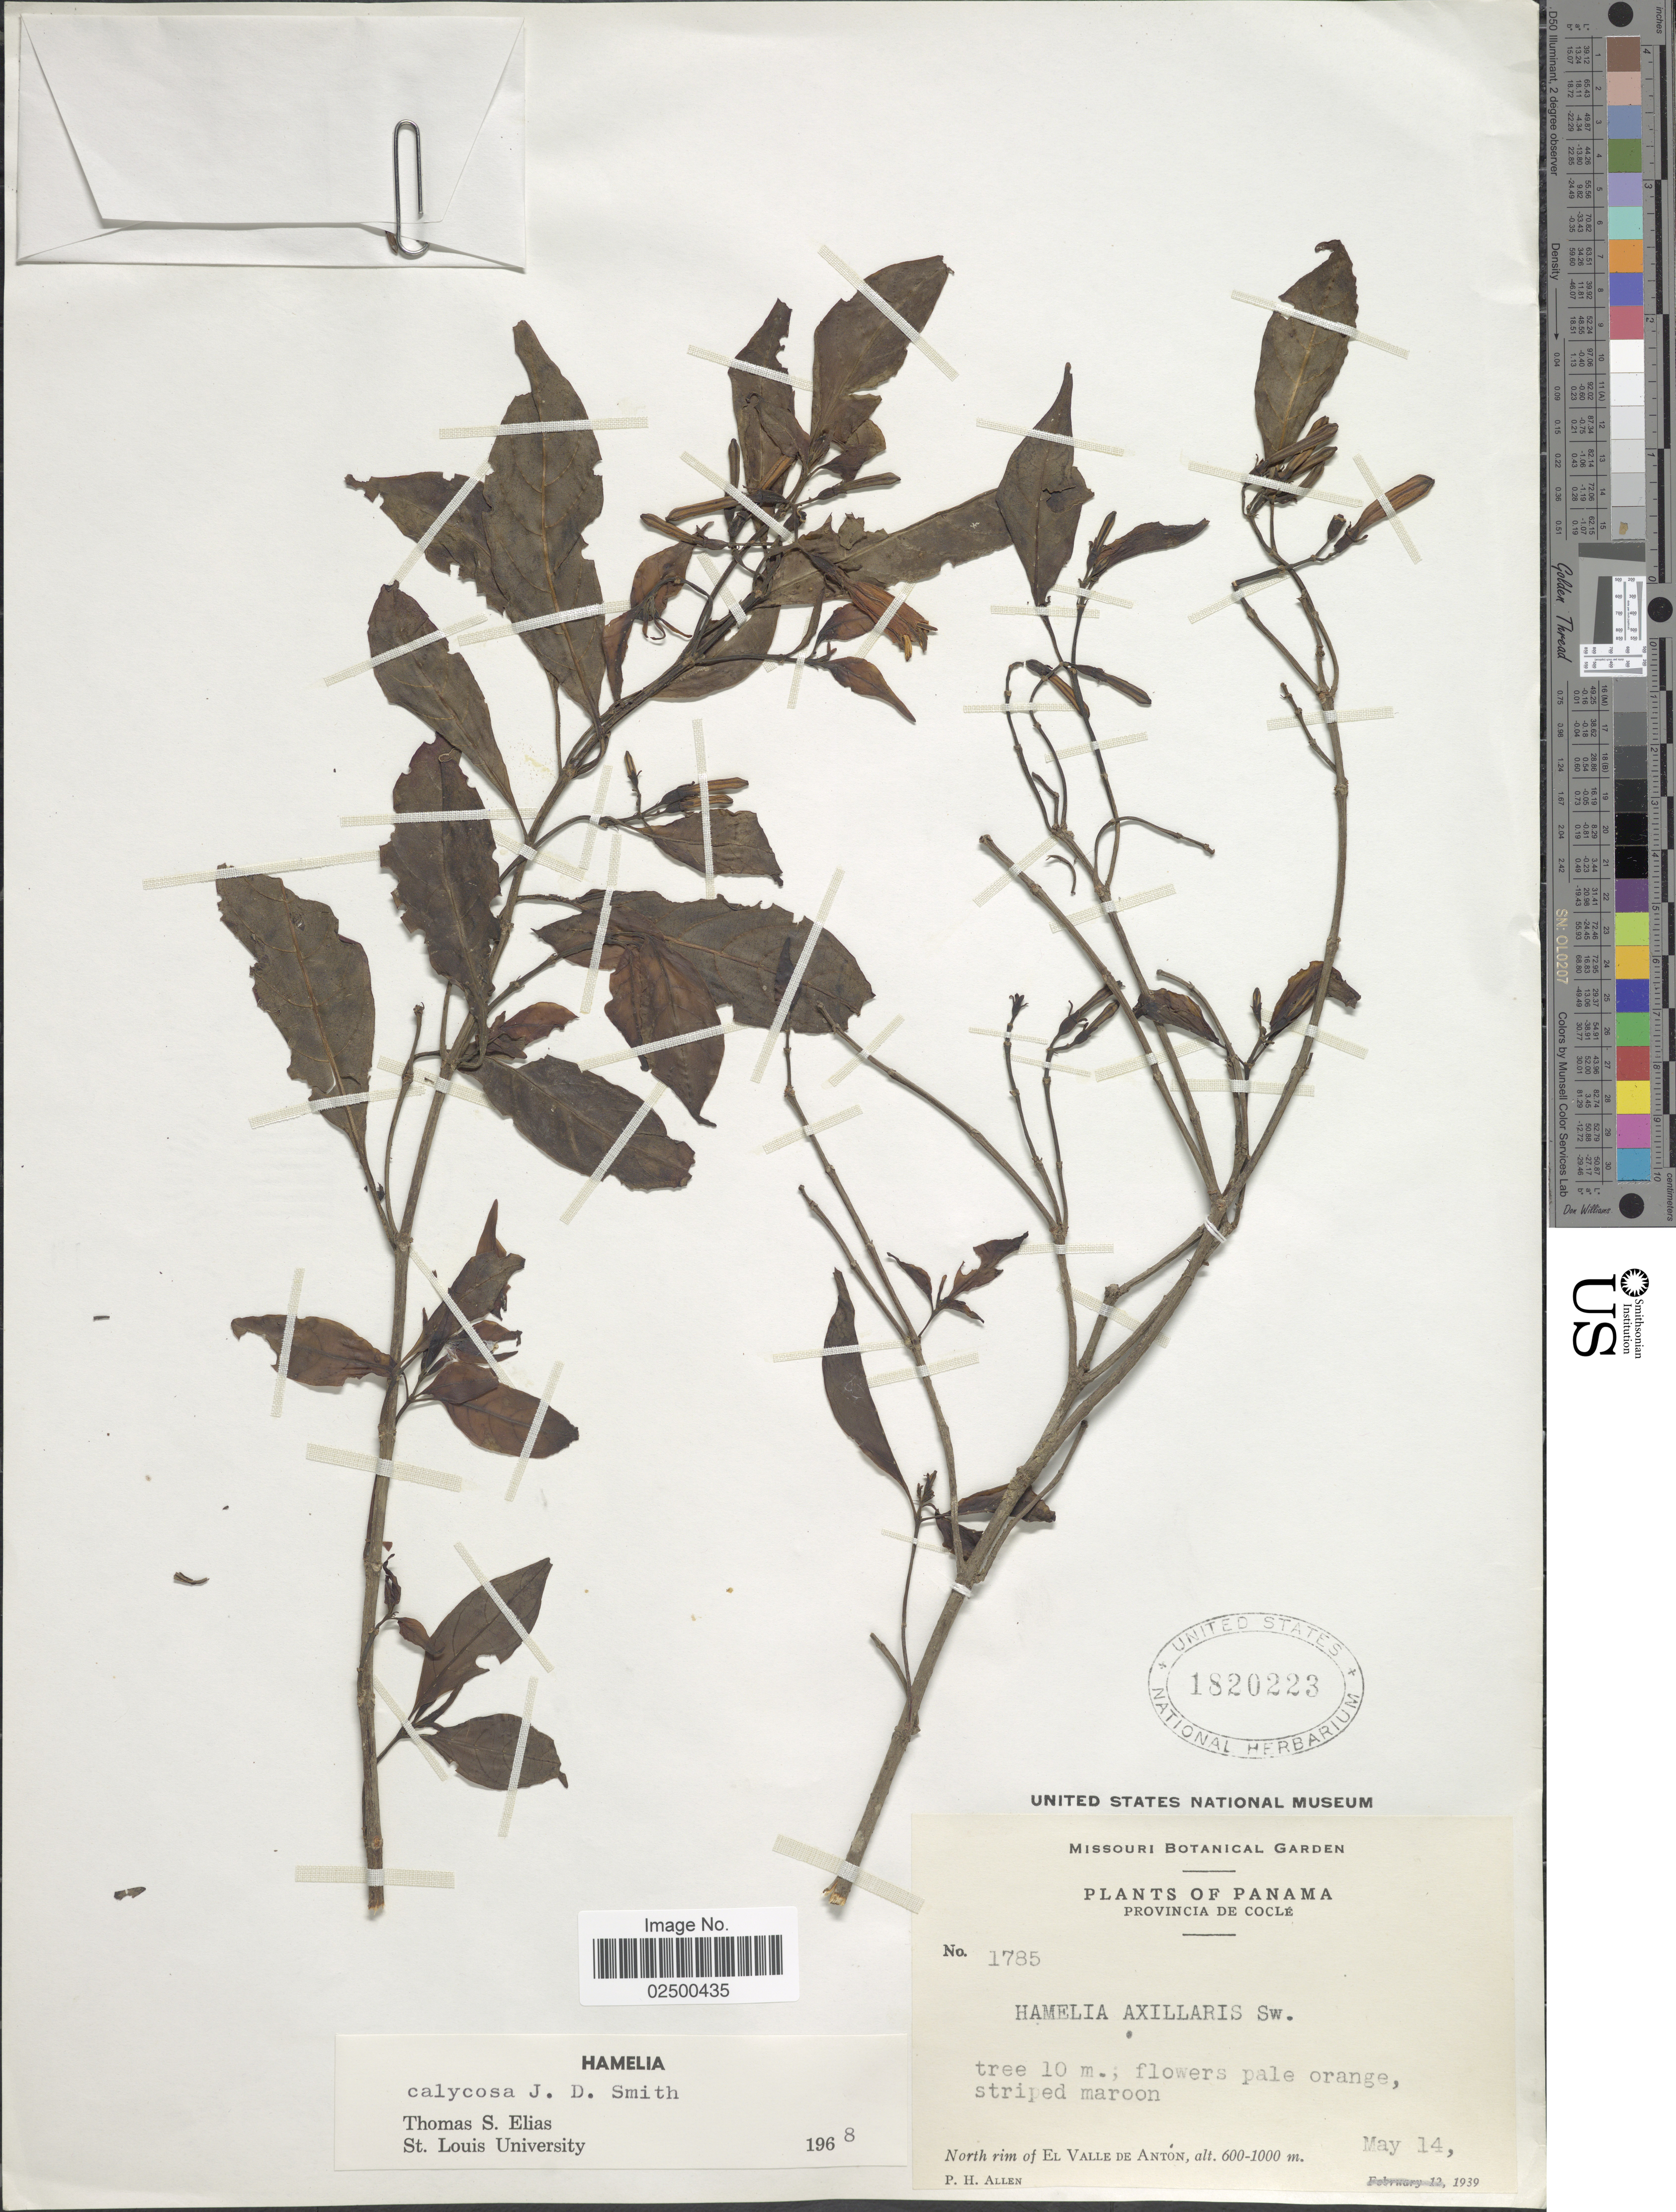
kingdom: Plantae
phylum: Tracheophyta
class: Magnoliopsida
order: Gentianales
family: Rubiaceae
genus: Hamelia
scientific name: Hamelia calycosa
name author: Donn. Sm.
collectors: P. H. Allen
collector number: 1785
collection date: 1939-05-14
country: Panama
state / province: Coclé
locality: Panama, Provincia de Cocle, North rim of El Valle de Anton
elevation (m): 600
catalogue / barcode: US 1820223